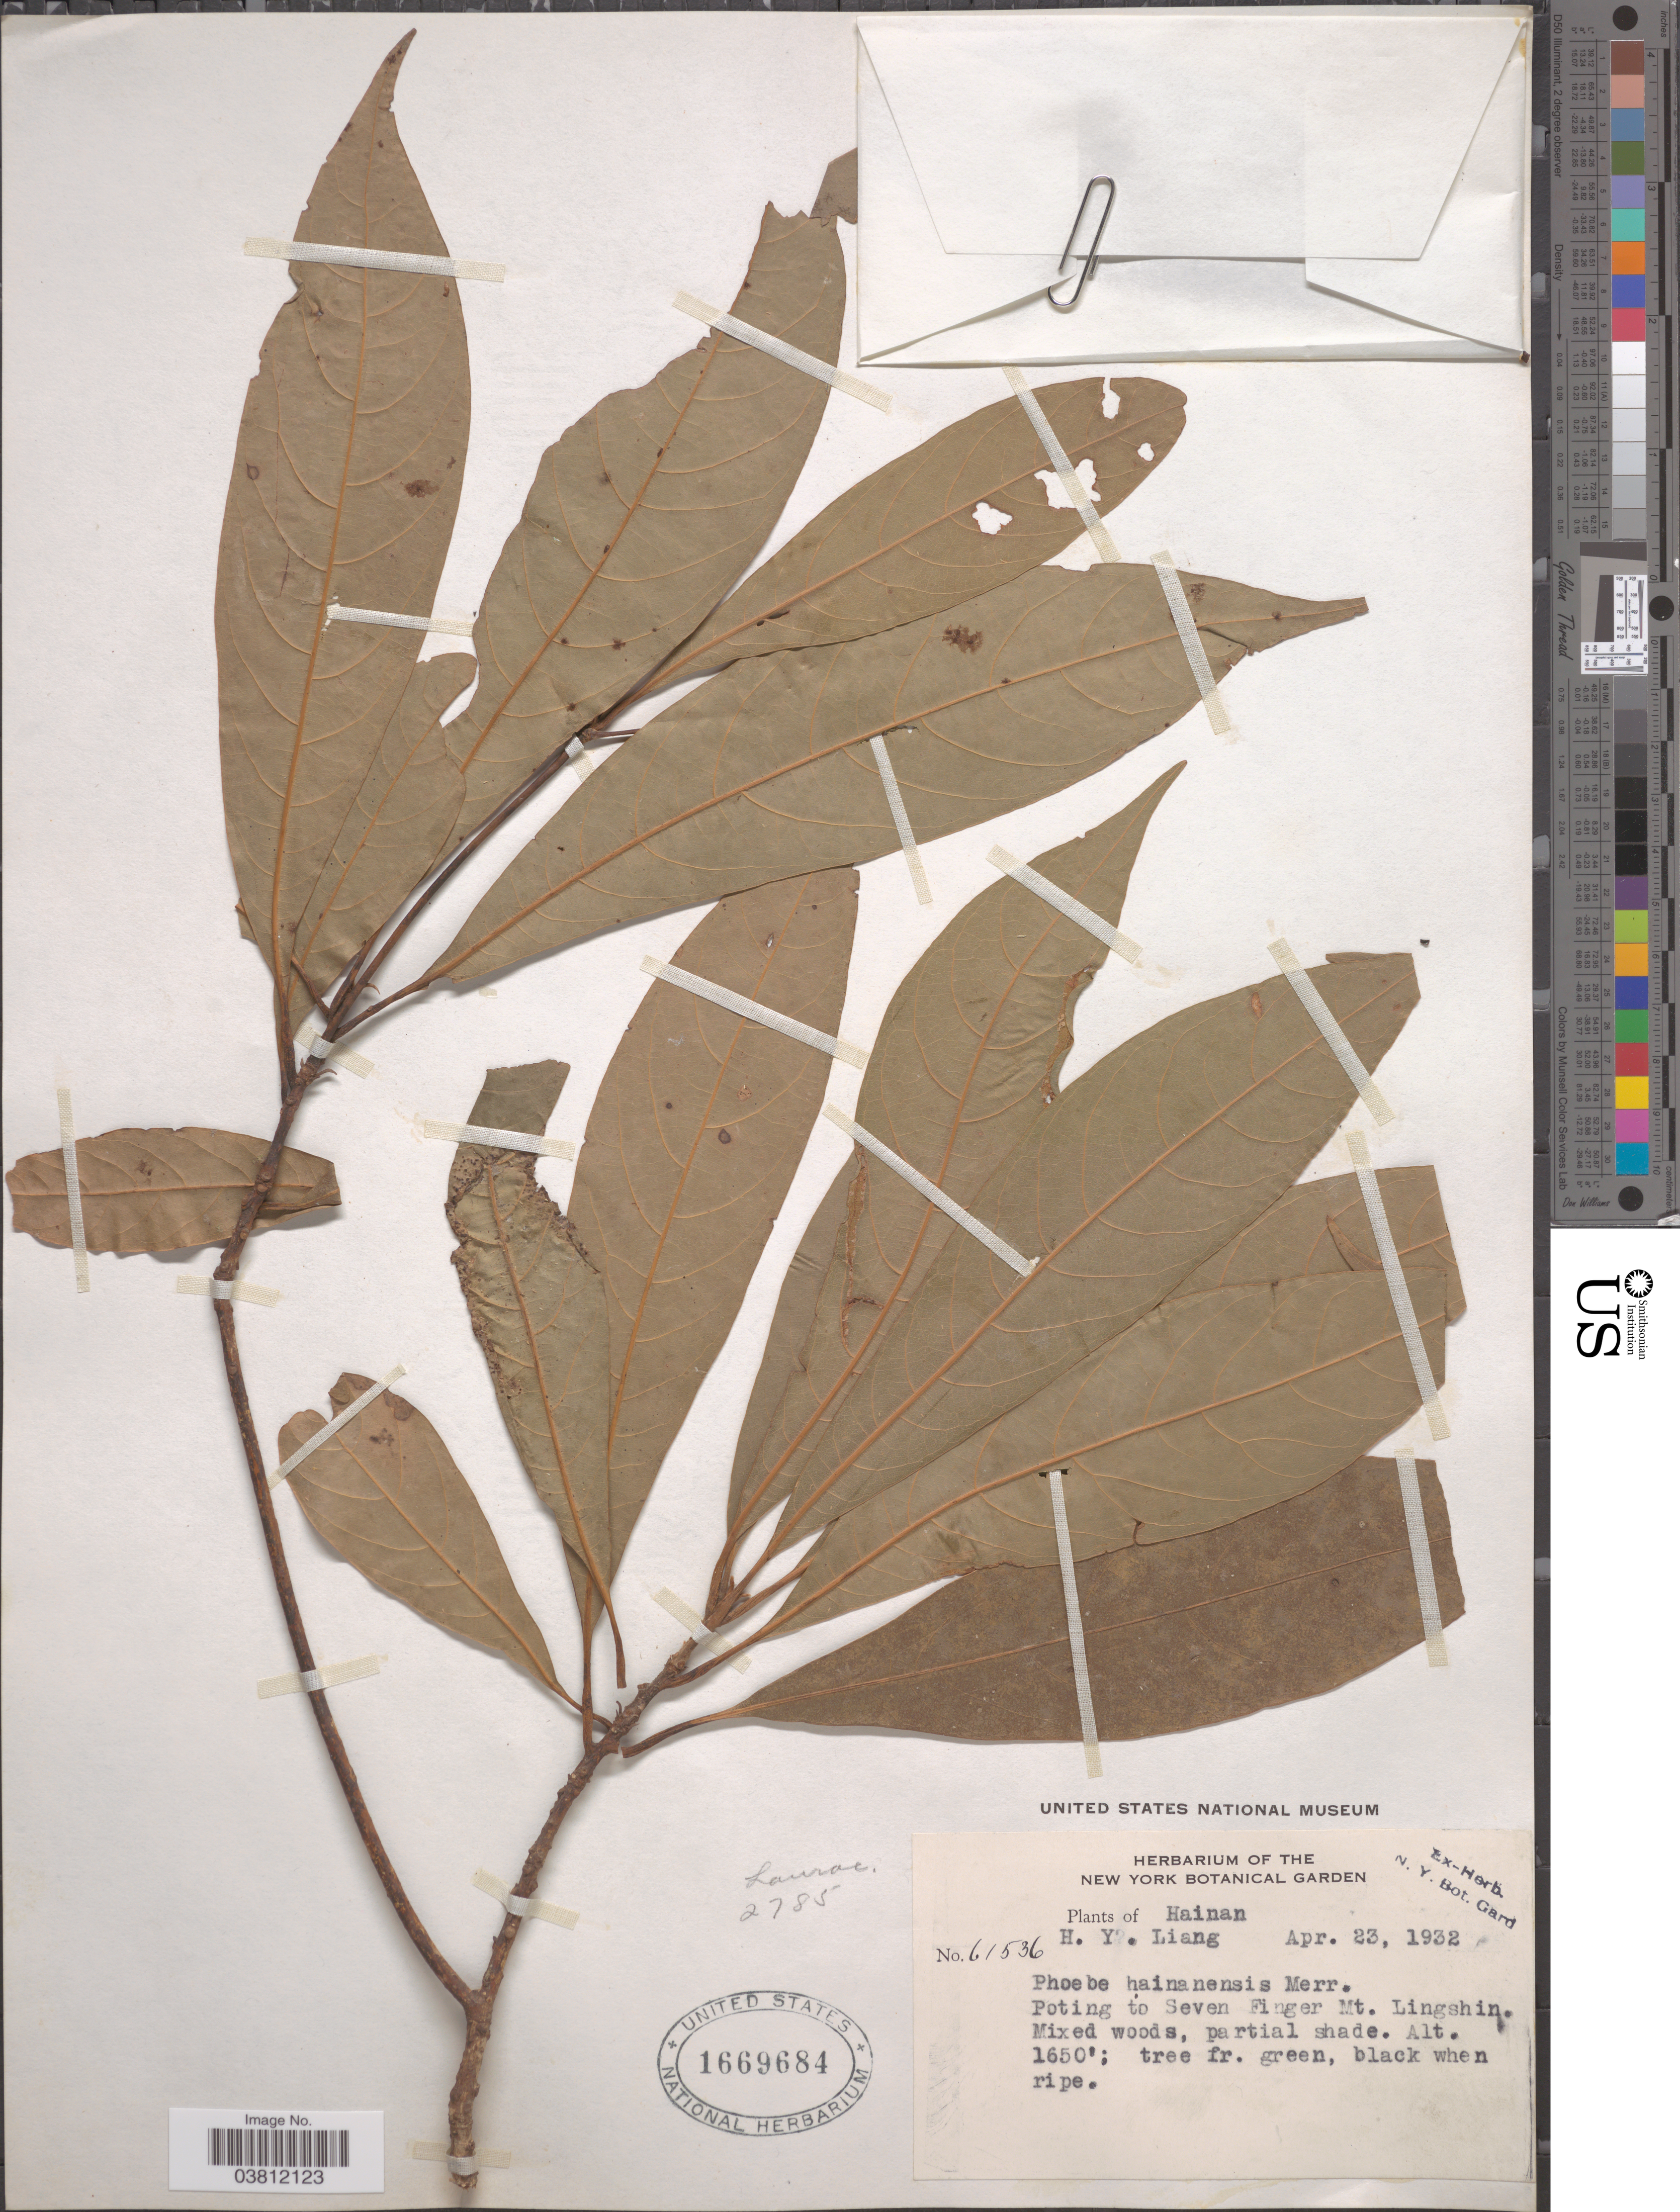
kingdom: Plantae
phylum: Tracheophyta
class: Magnoliopsida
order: Laurales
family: Lauraceae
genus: Phoebe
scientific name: Phoebe hainanensis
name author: Merr.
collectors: H. Y. Liang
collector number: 61536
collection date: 1932-04-23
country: China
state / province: Hainan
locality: Poting to Seven Finger Mt. Lingshin.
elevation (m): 503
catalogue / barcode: US 1669684